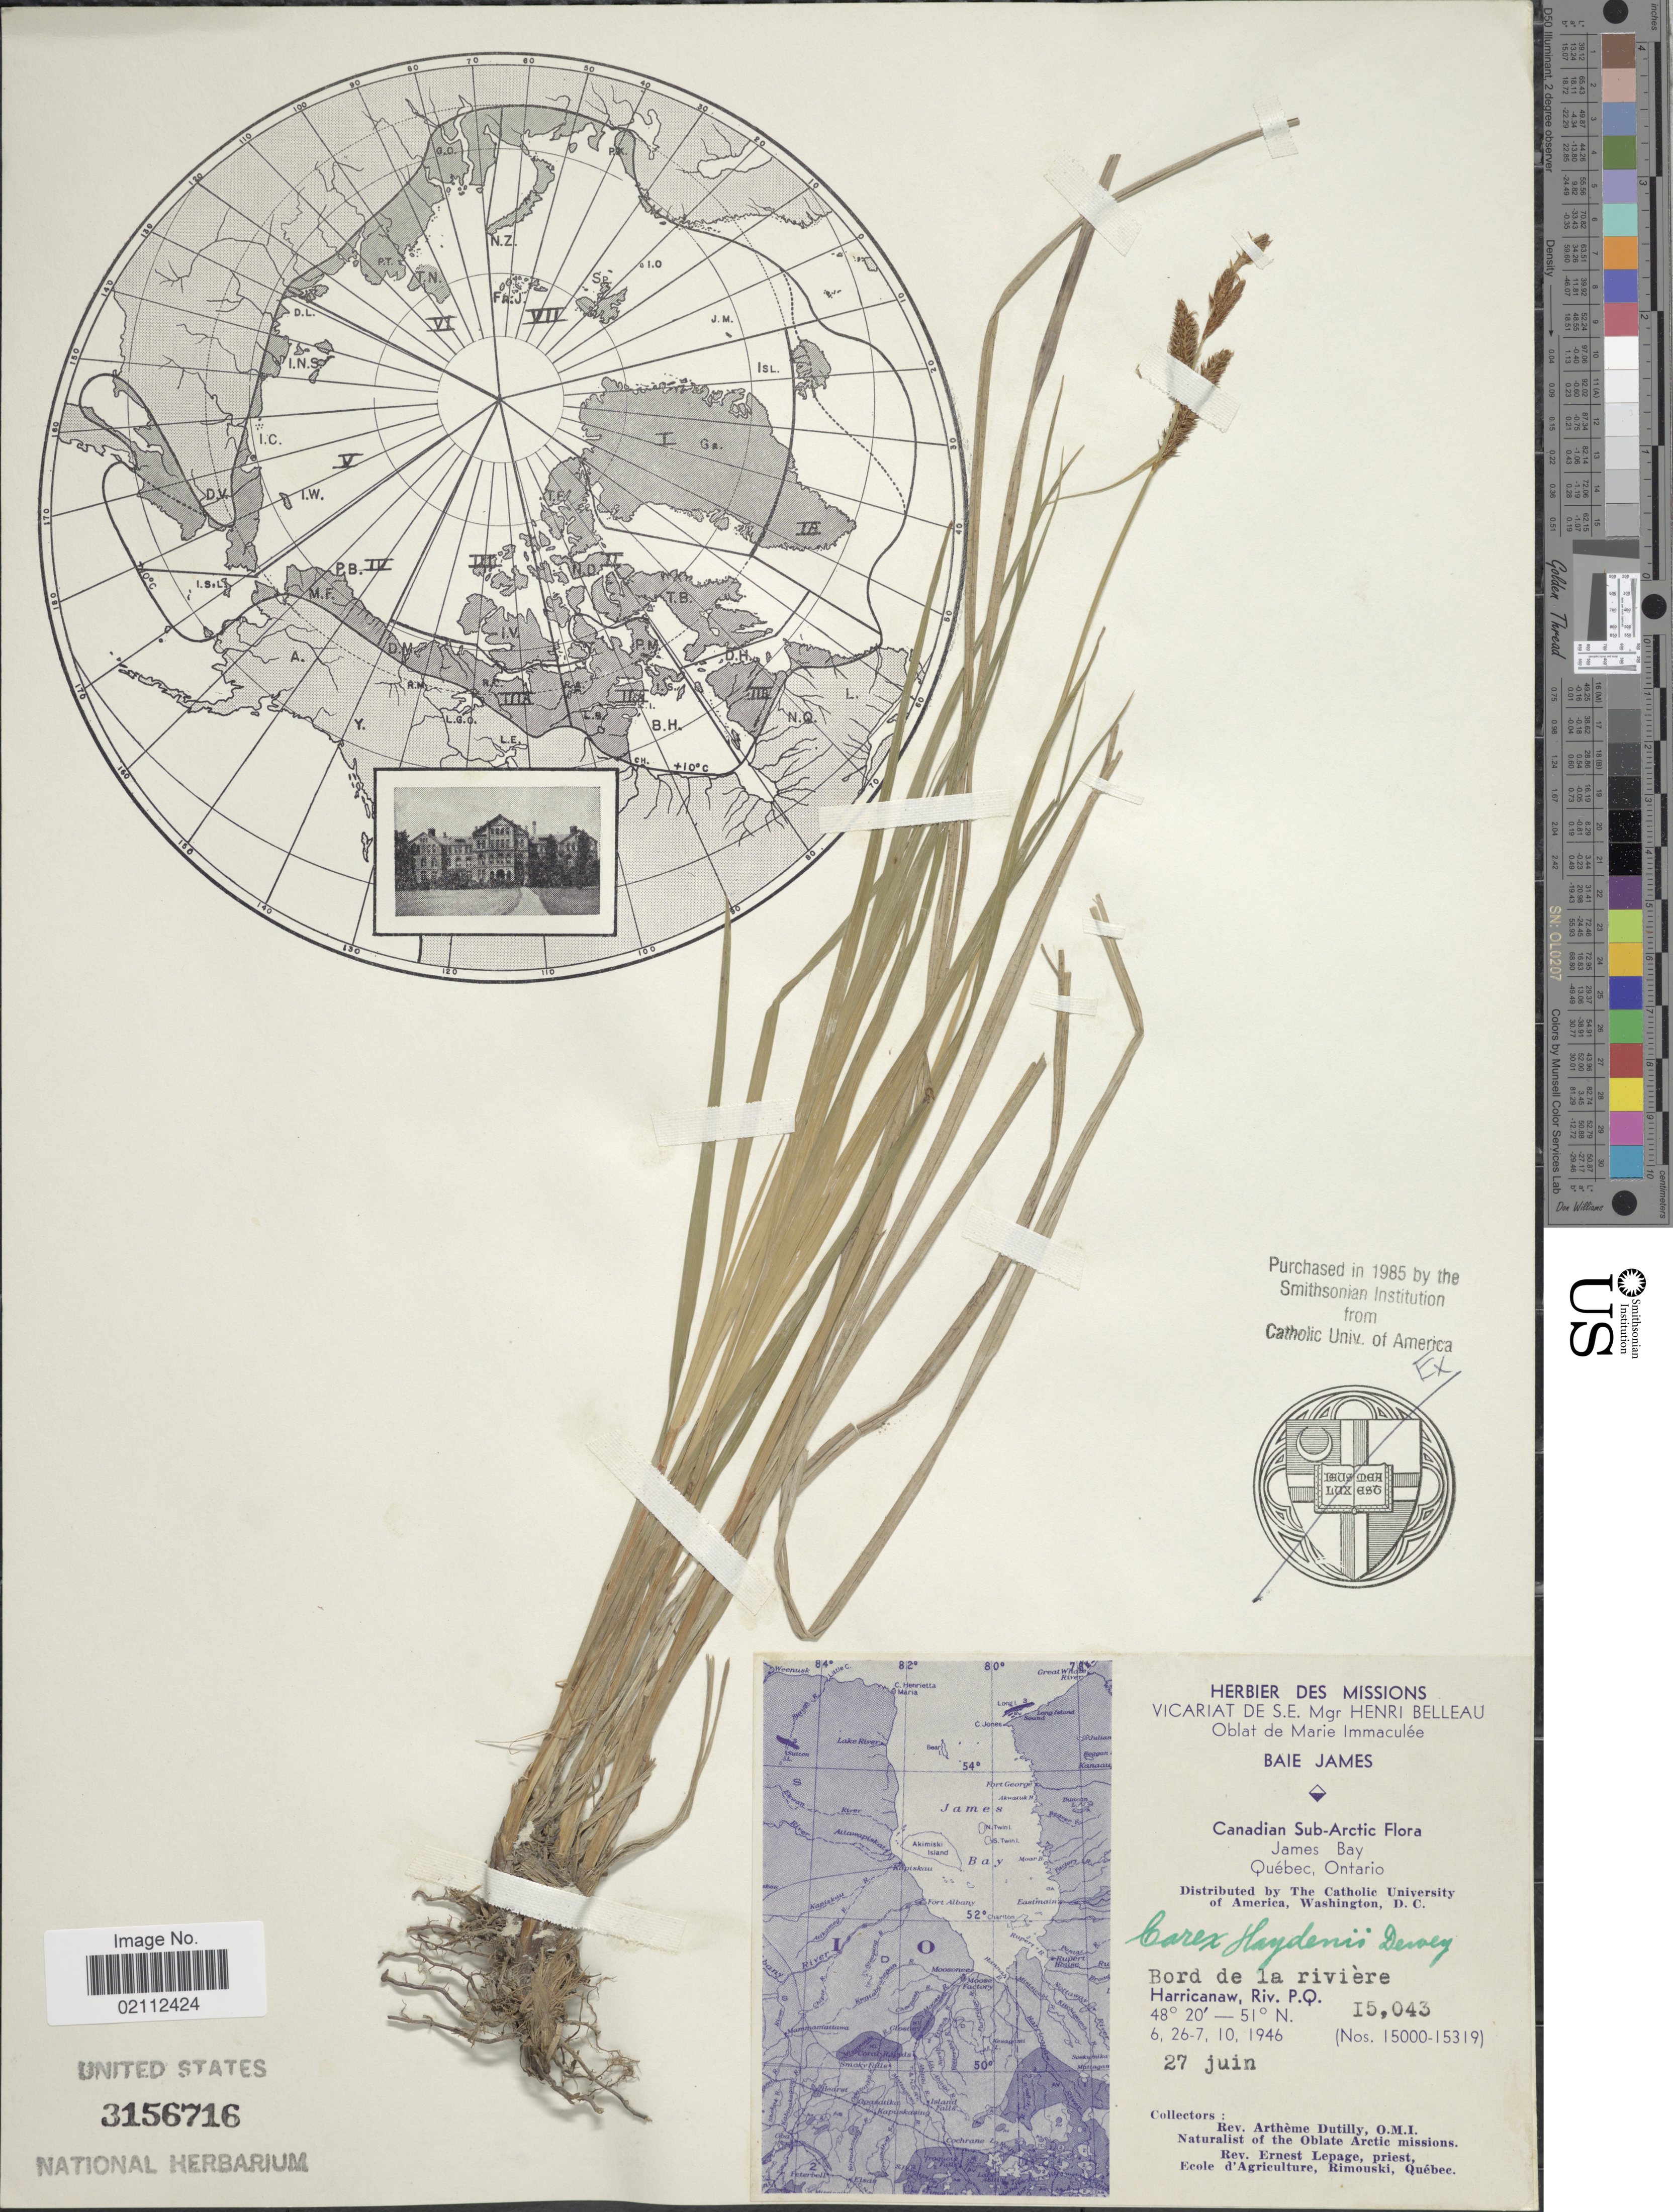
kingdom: Plantae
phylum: Tracheophyta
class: Liliopsida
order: Poales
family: Cyperaceae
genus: Carex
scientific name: Carex haydenii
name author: Dewey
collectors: A. Dutilly & E. Lepage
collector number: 15043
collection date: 1946-06-27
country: Canada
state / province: Quebec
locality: Canadian Sub-Arctic. James Bay Québec, Ontario. Harricanaw, Riv. P. Q.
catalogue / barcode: US 3156716